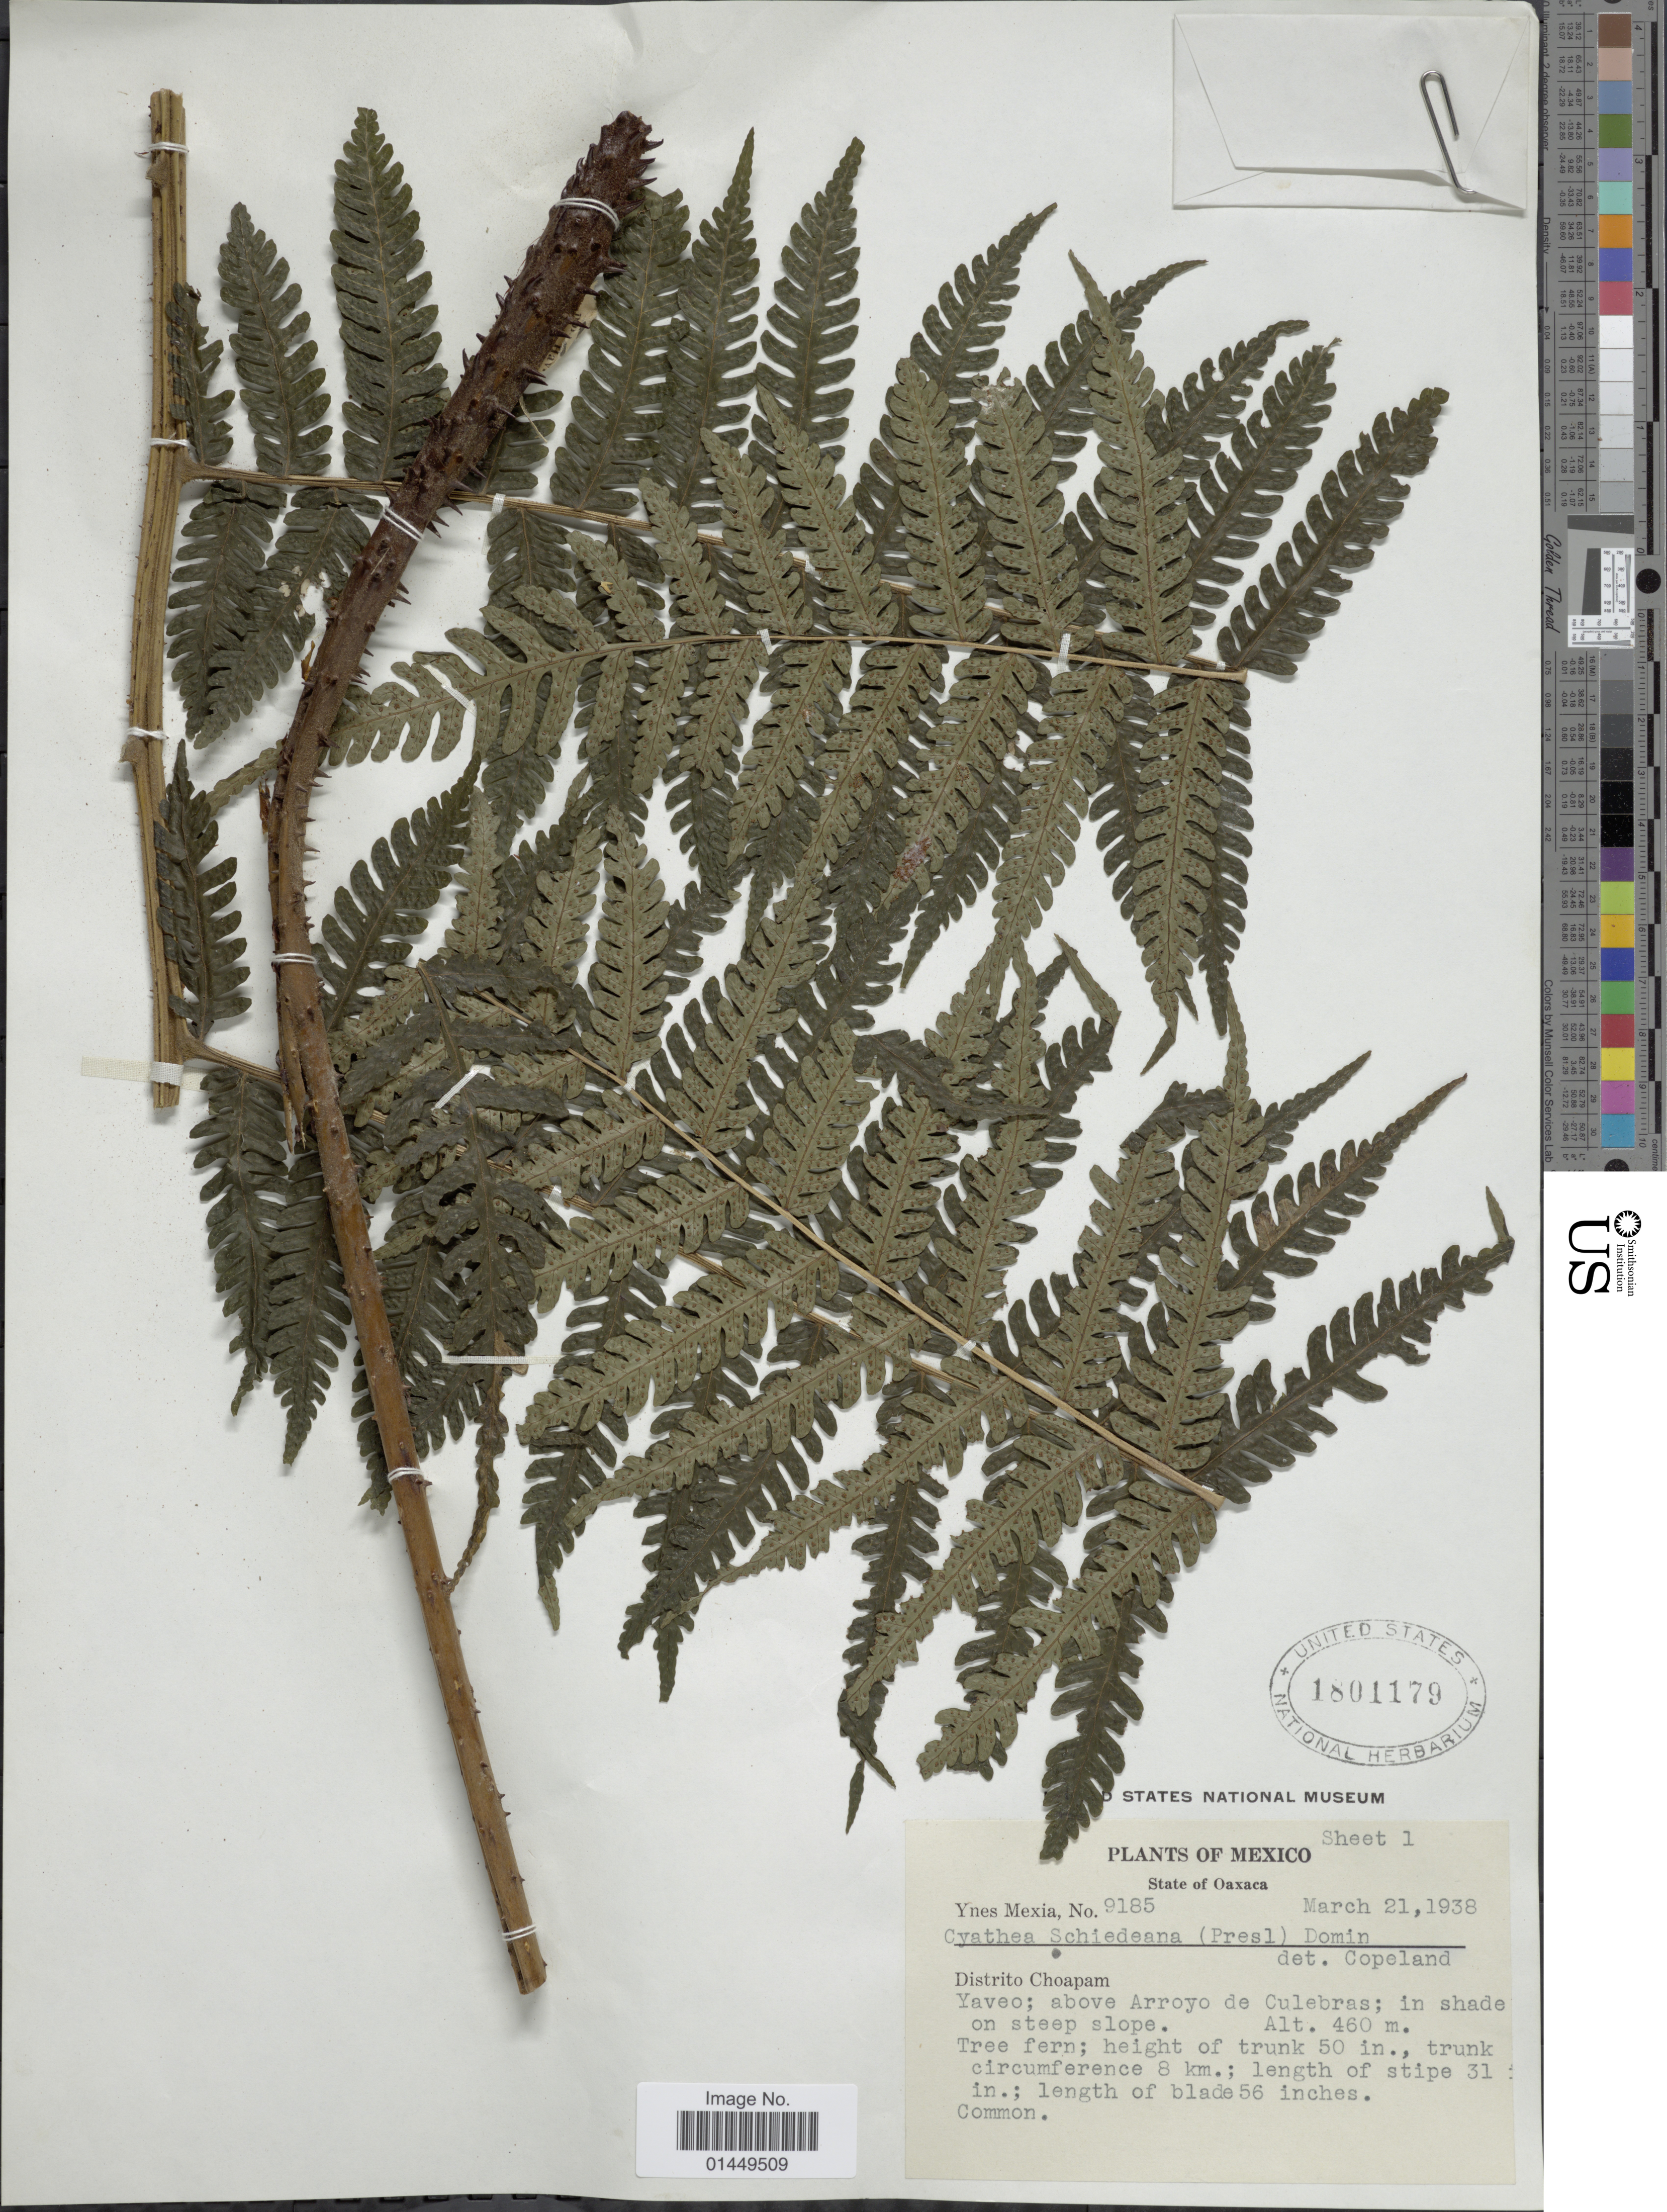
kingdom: Plantae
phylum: Tracheophyta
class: Polypodiopsida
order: Cyatheales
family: Cyatheaceae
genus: Cyathea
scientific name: Cyathea schiedeana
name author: (C. Presl) Domin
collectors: Y. Mexia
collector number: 9185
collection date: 1938-03-21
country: Mexico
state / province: Oaxaca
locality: Distrito Choapman, Yaveo, above Arroyo de Culebras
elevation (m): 460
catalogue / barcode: US 1801179